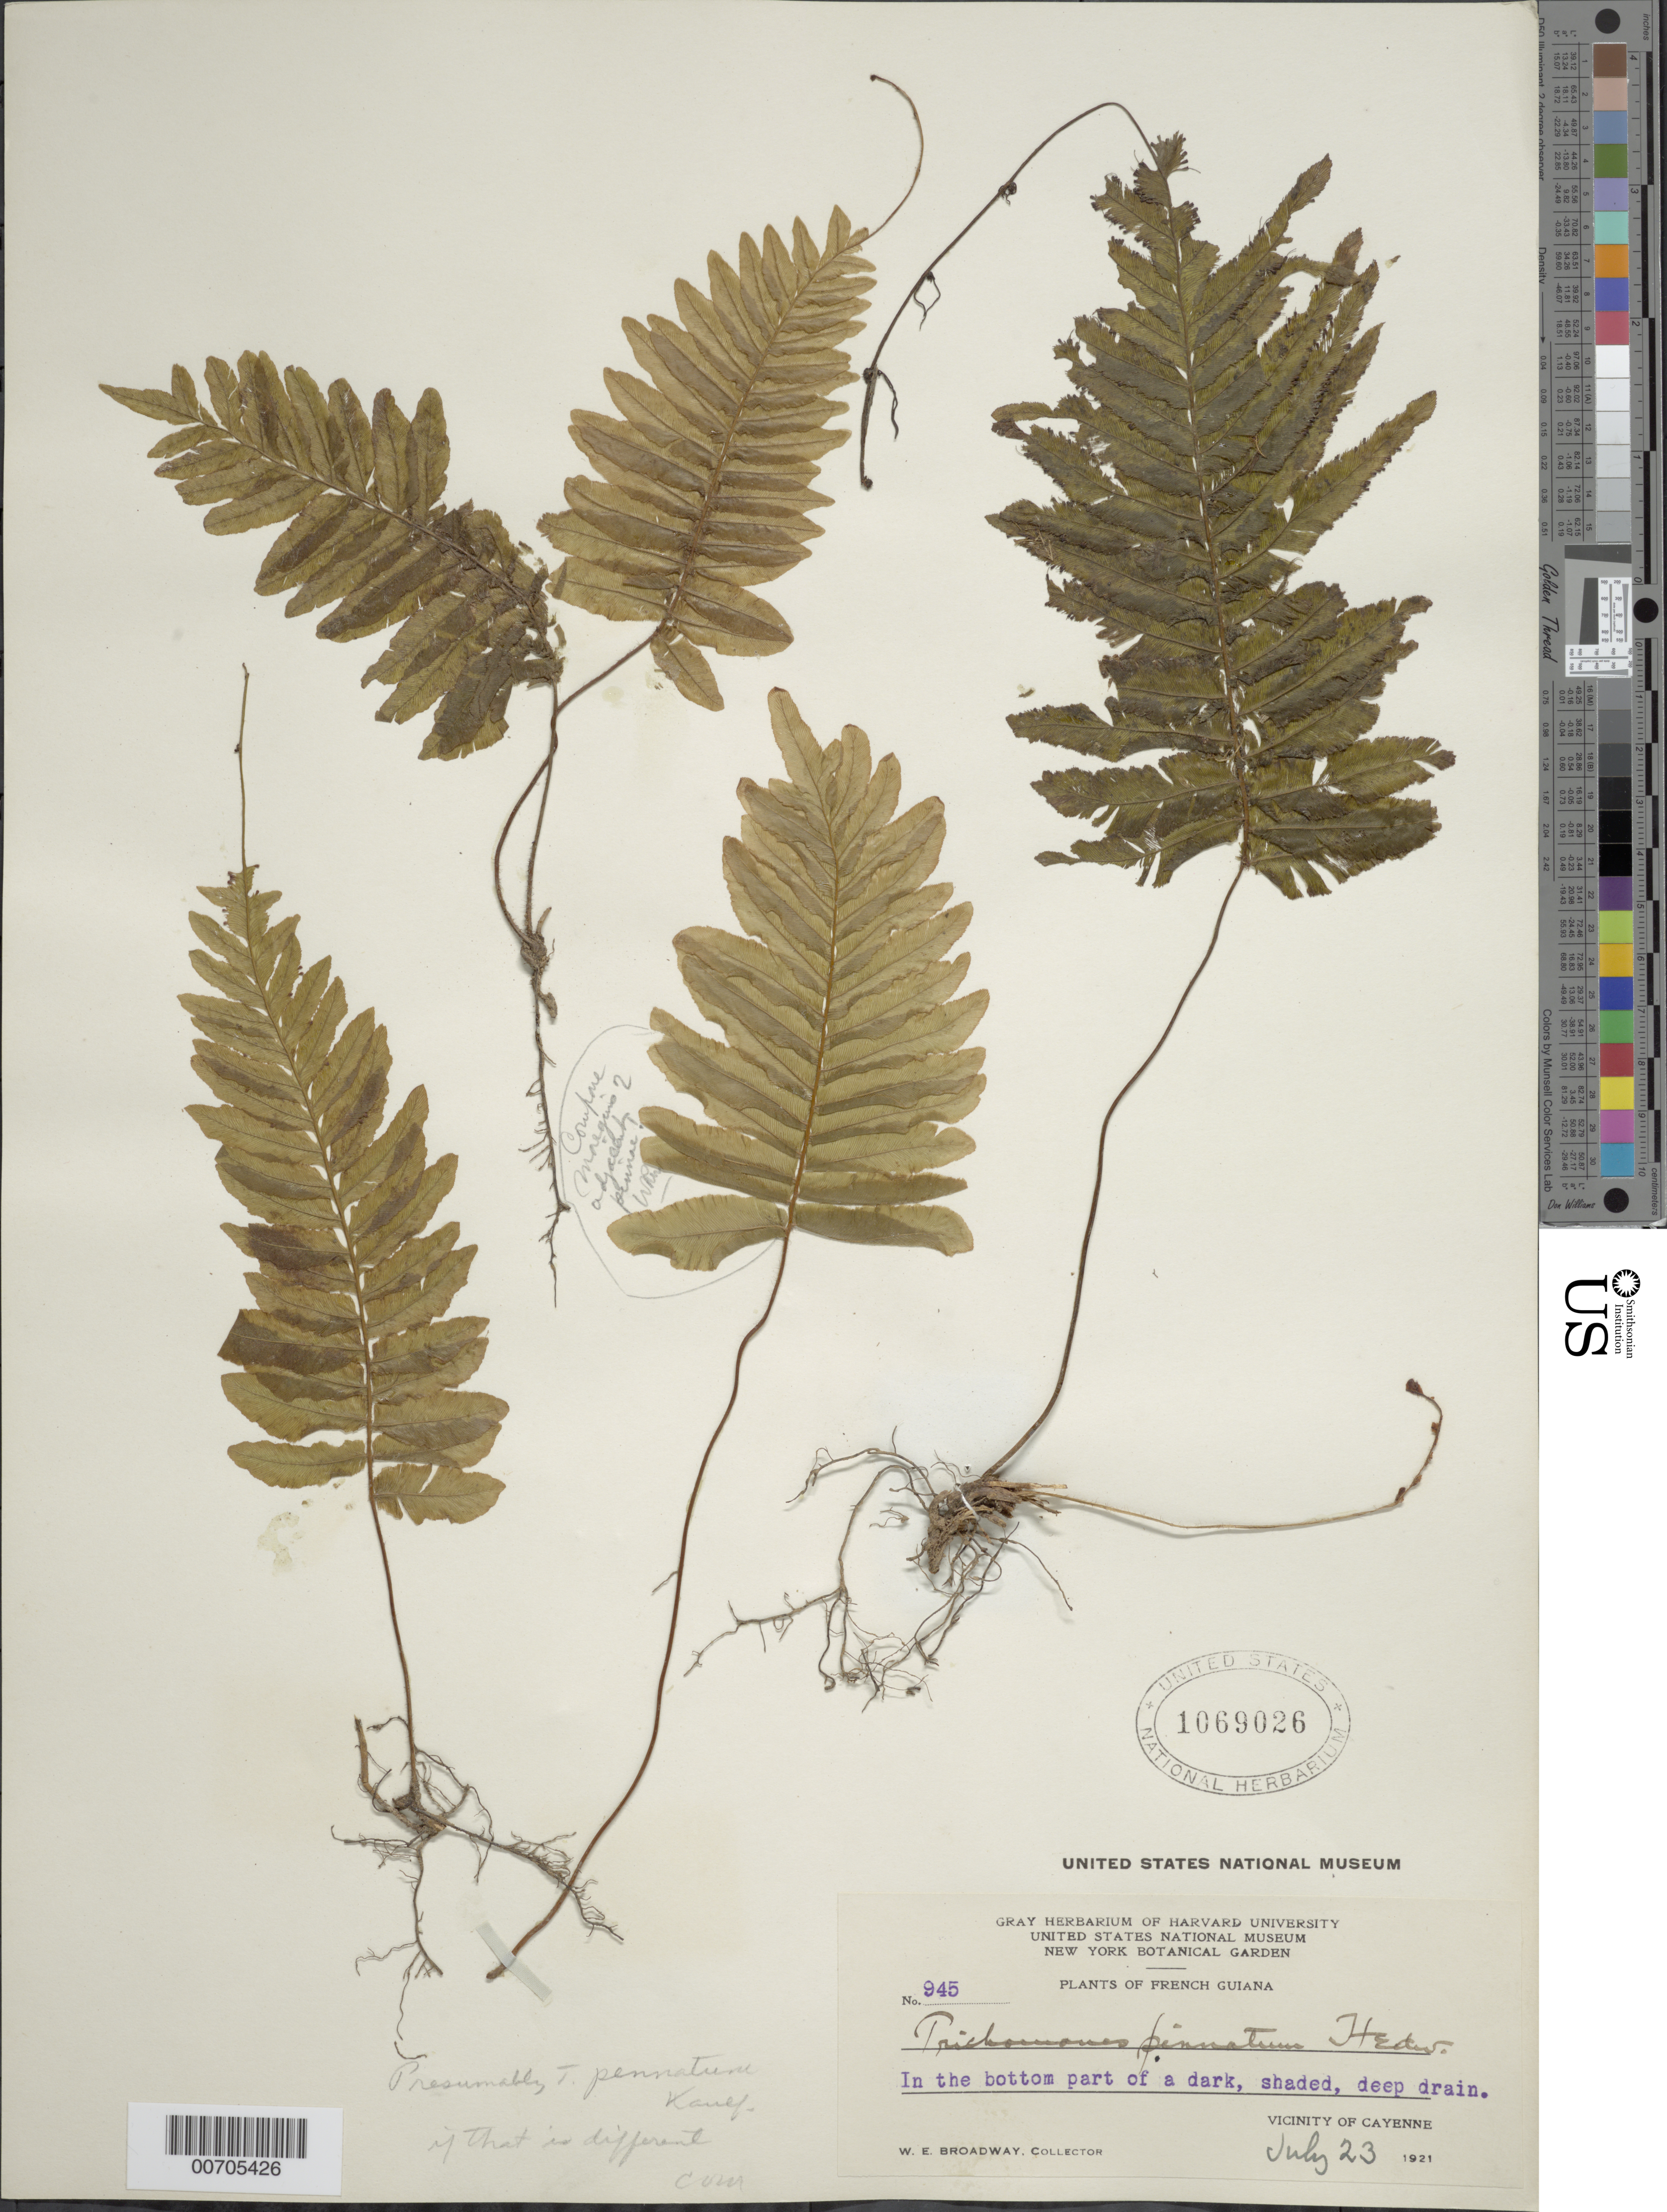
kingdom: Plantae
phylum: Tracheophyta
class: Polypodiopsida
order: Hymenophyllales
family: Hymenophyllaceae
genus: Trichomanes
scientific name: Trichomanes pinnatum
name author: Hedw.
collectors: W. E. Broadway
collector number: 945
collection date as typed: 23-Jul-21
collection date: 1921-07-23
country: French Guiana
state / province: Cayenne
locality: Cayenne, vic.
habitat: In bottom part of dark, shaded, deep drain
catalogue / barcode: US 1069026